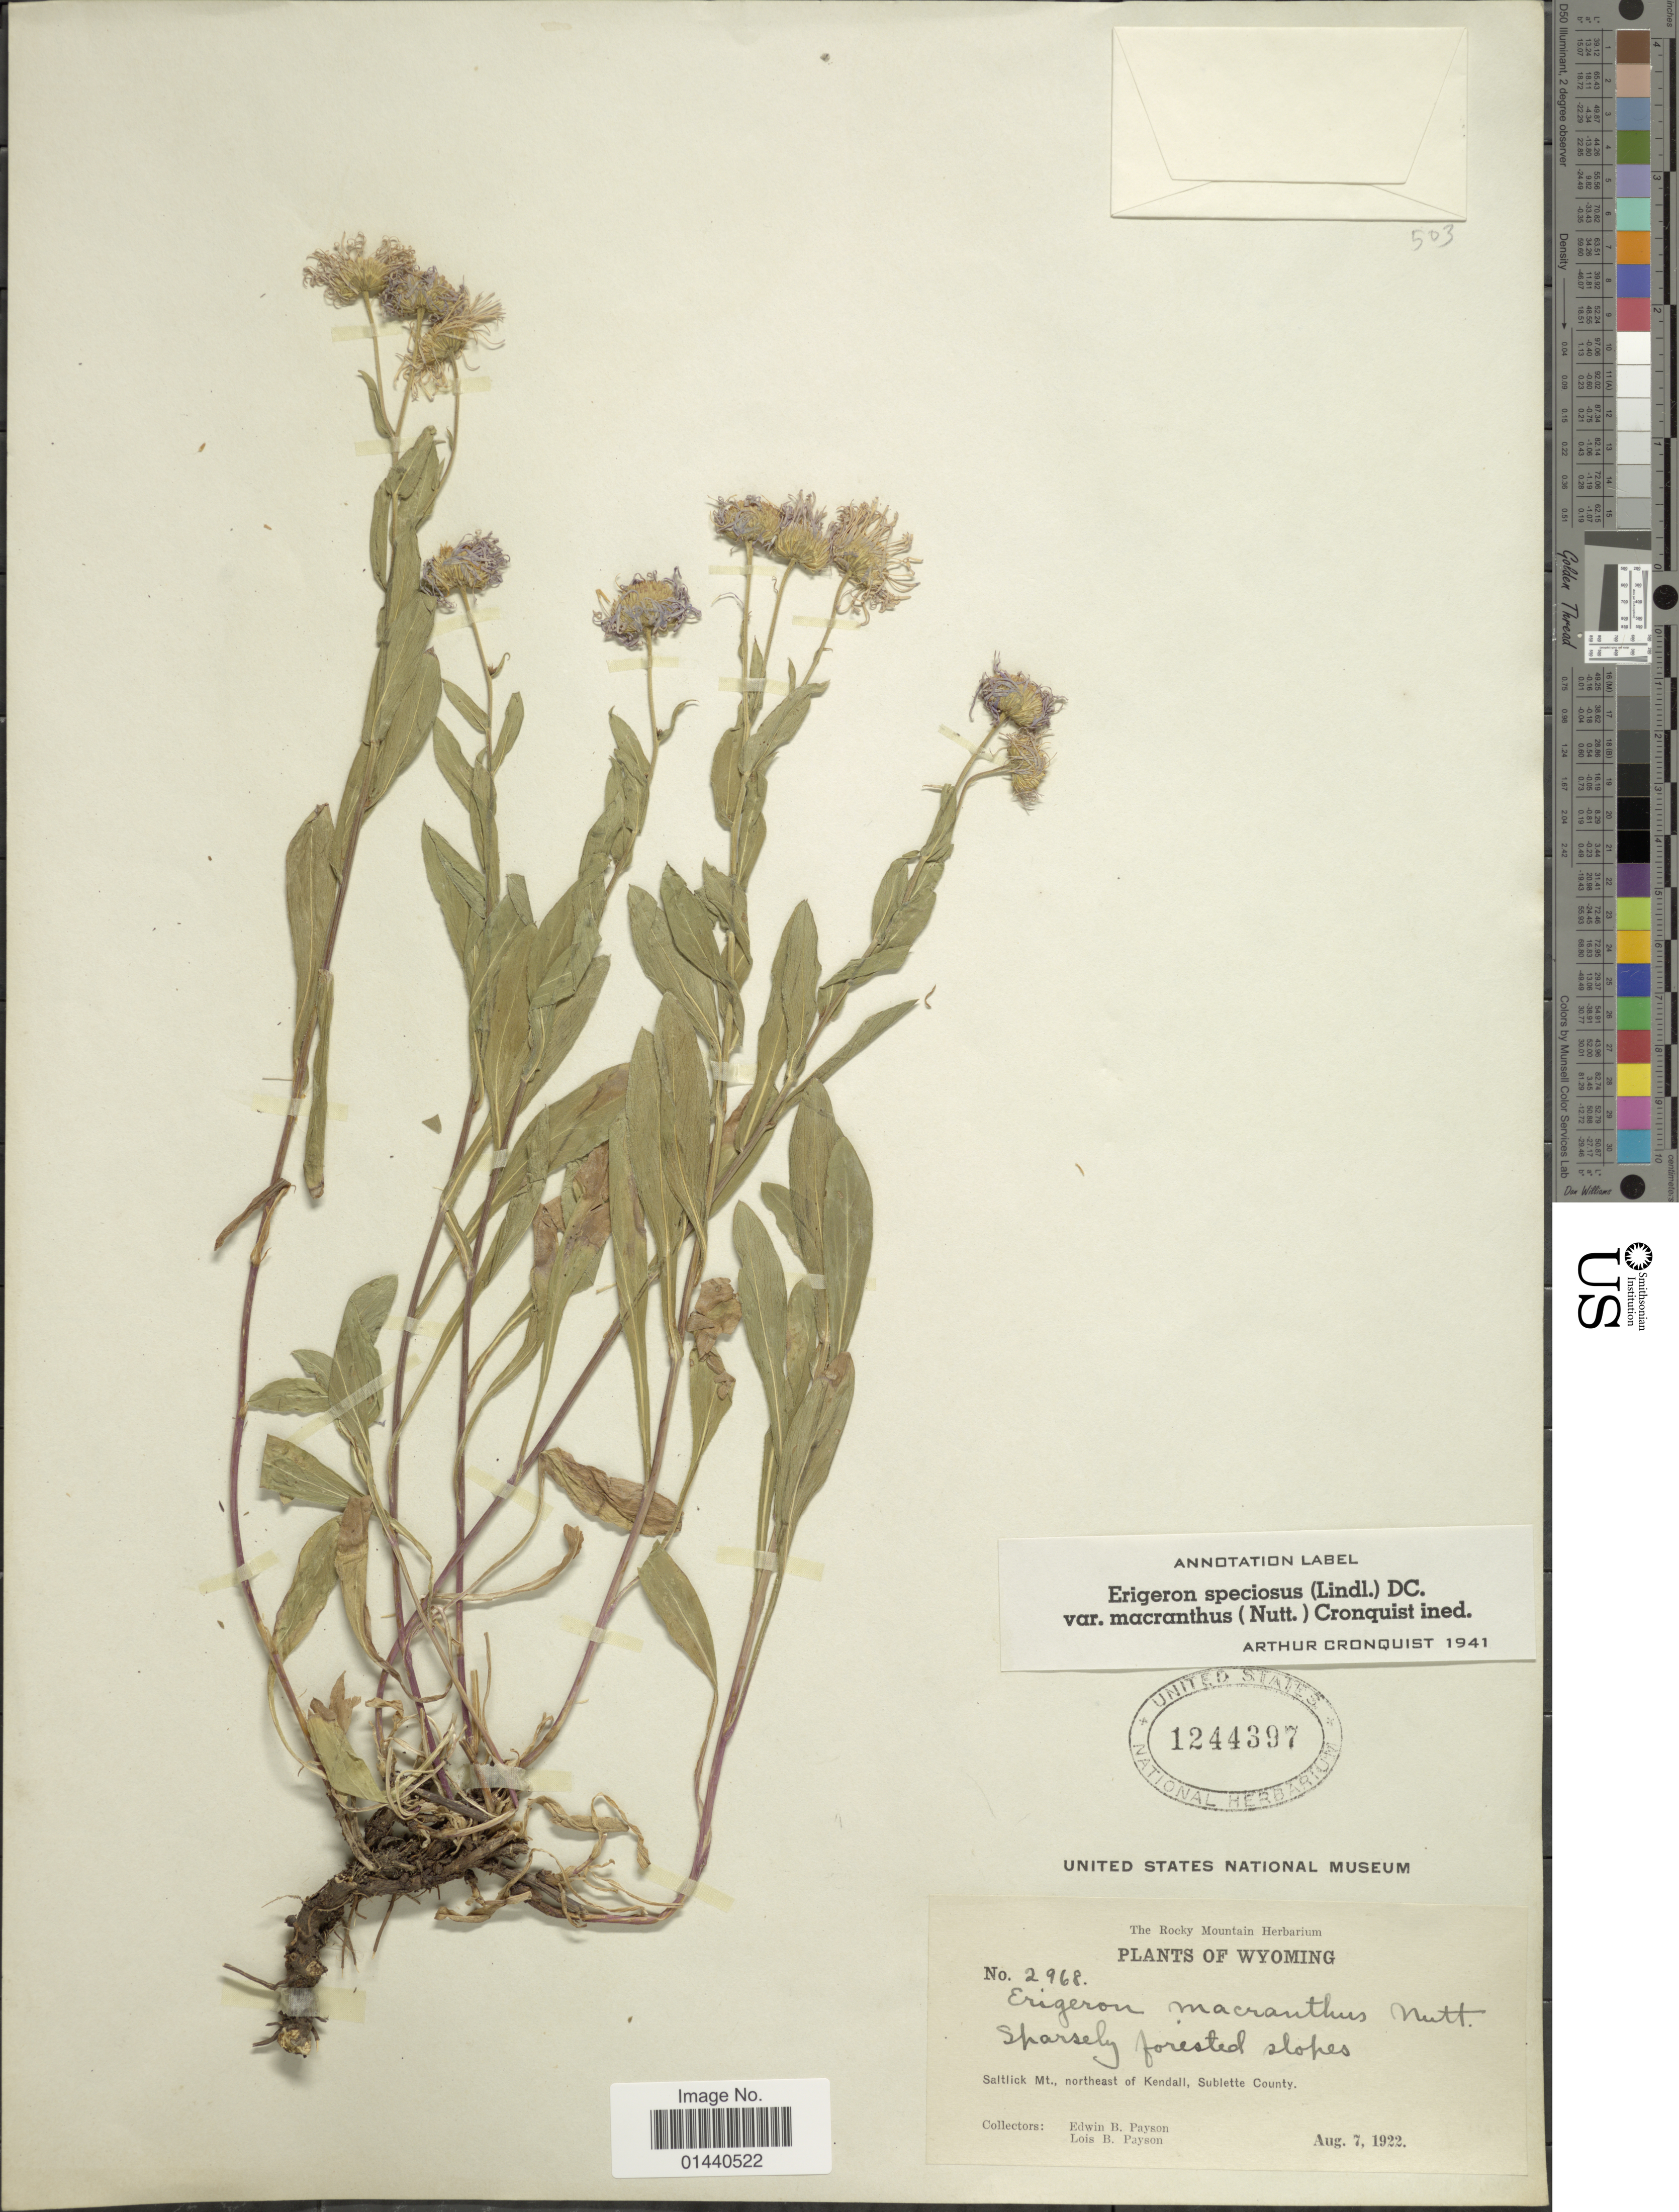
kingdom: Plantae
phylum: Tracheophyta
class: Magnoliopsida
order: Asterales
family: Asteraceae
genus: Erigeron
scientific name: Erigeron speciosus var. macranthus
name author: (Nutt.) Cronq.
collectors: E. B. Payson & L. Payson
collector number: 2968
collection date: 1922-08-07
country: United States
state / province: Wyoming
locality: Saltlick Mt., northeast of Kendall, Sublette County.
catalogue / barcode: US 1244397